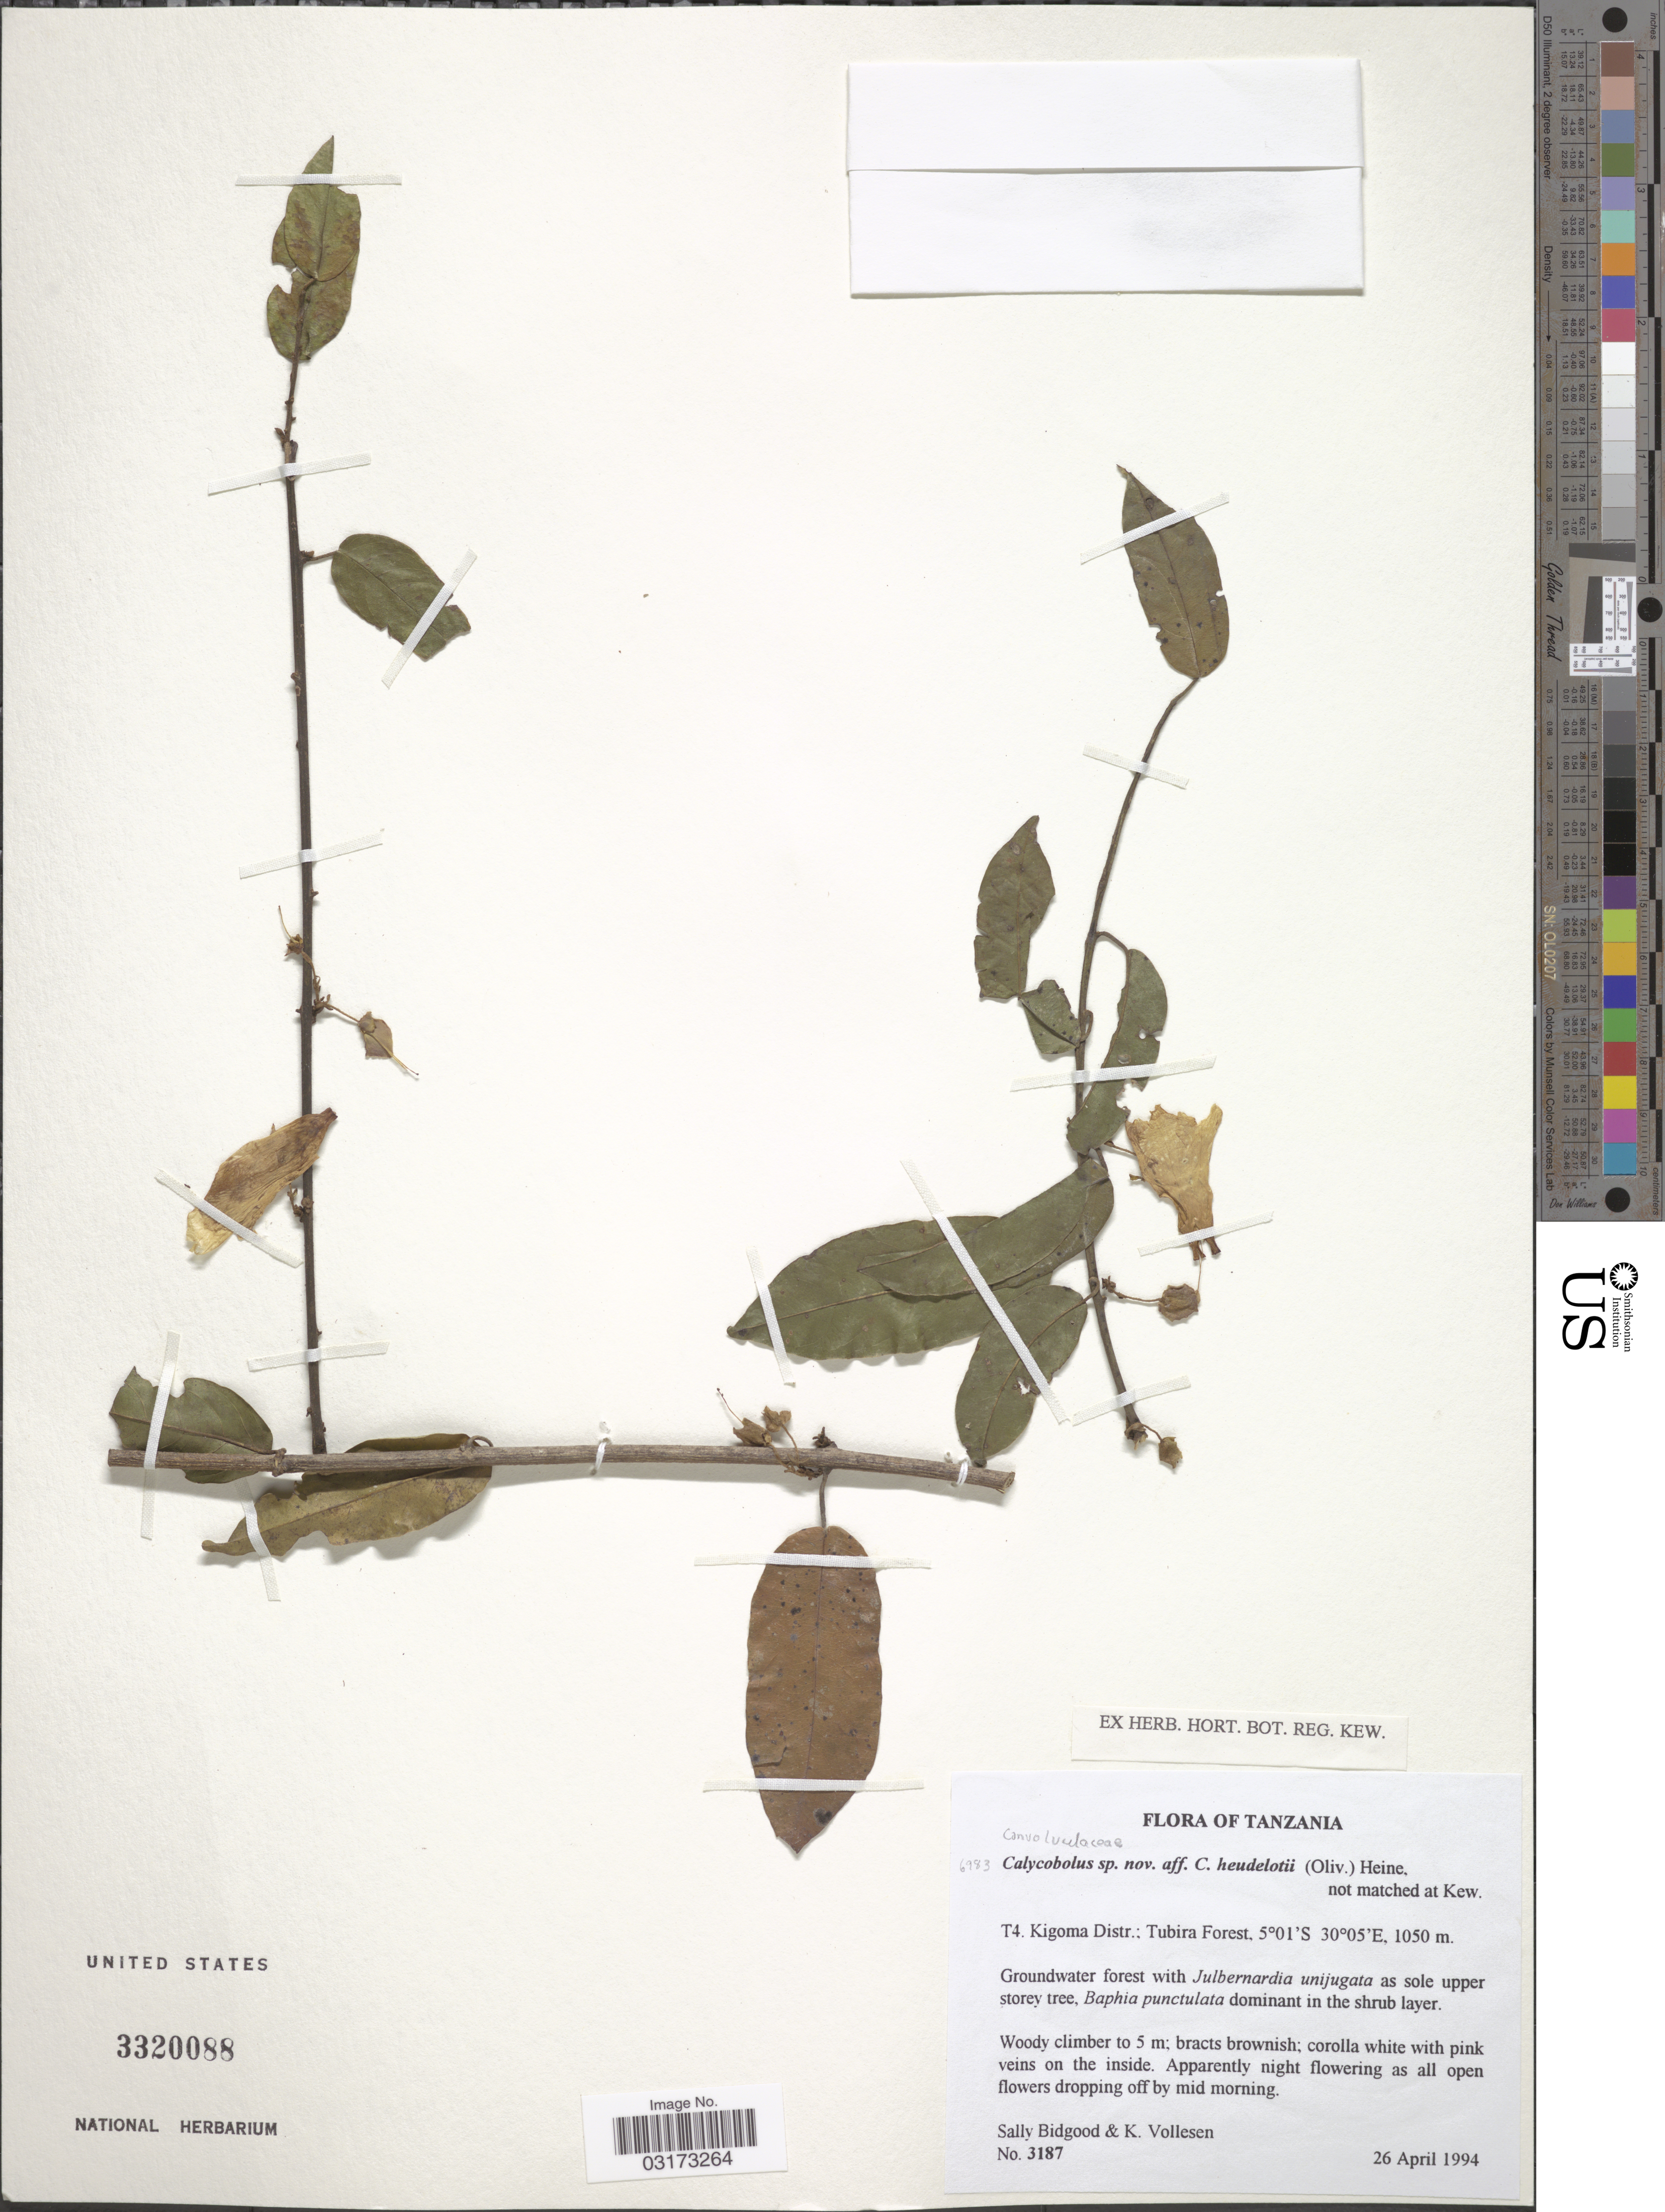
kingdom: Plantae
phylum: Tracheophyta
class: Magnoliopsida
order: Solanales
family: Convolvulaceae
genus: Calycobolus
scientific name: Calycobolus heudelotii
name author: (Baker ex Oliv.) Heine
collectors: S. Bidgood & K. Vollesen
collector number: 3187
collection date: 1994-04-26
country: Tanzania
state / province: Kigoma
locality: T4. Tubira Forest.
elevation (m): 1050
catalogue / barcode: US 3320088